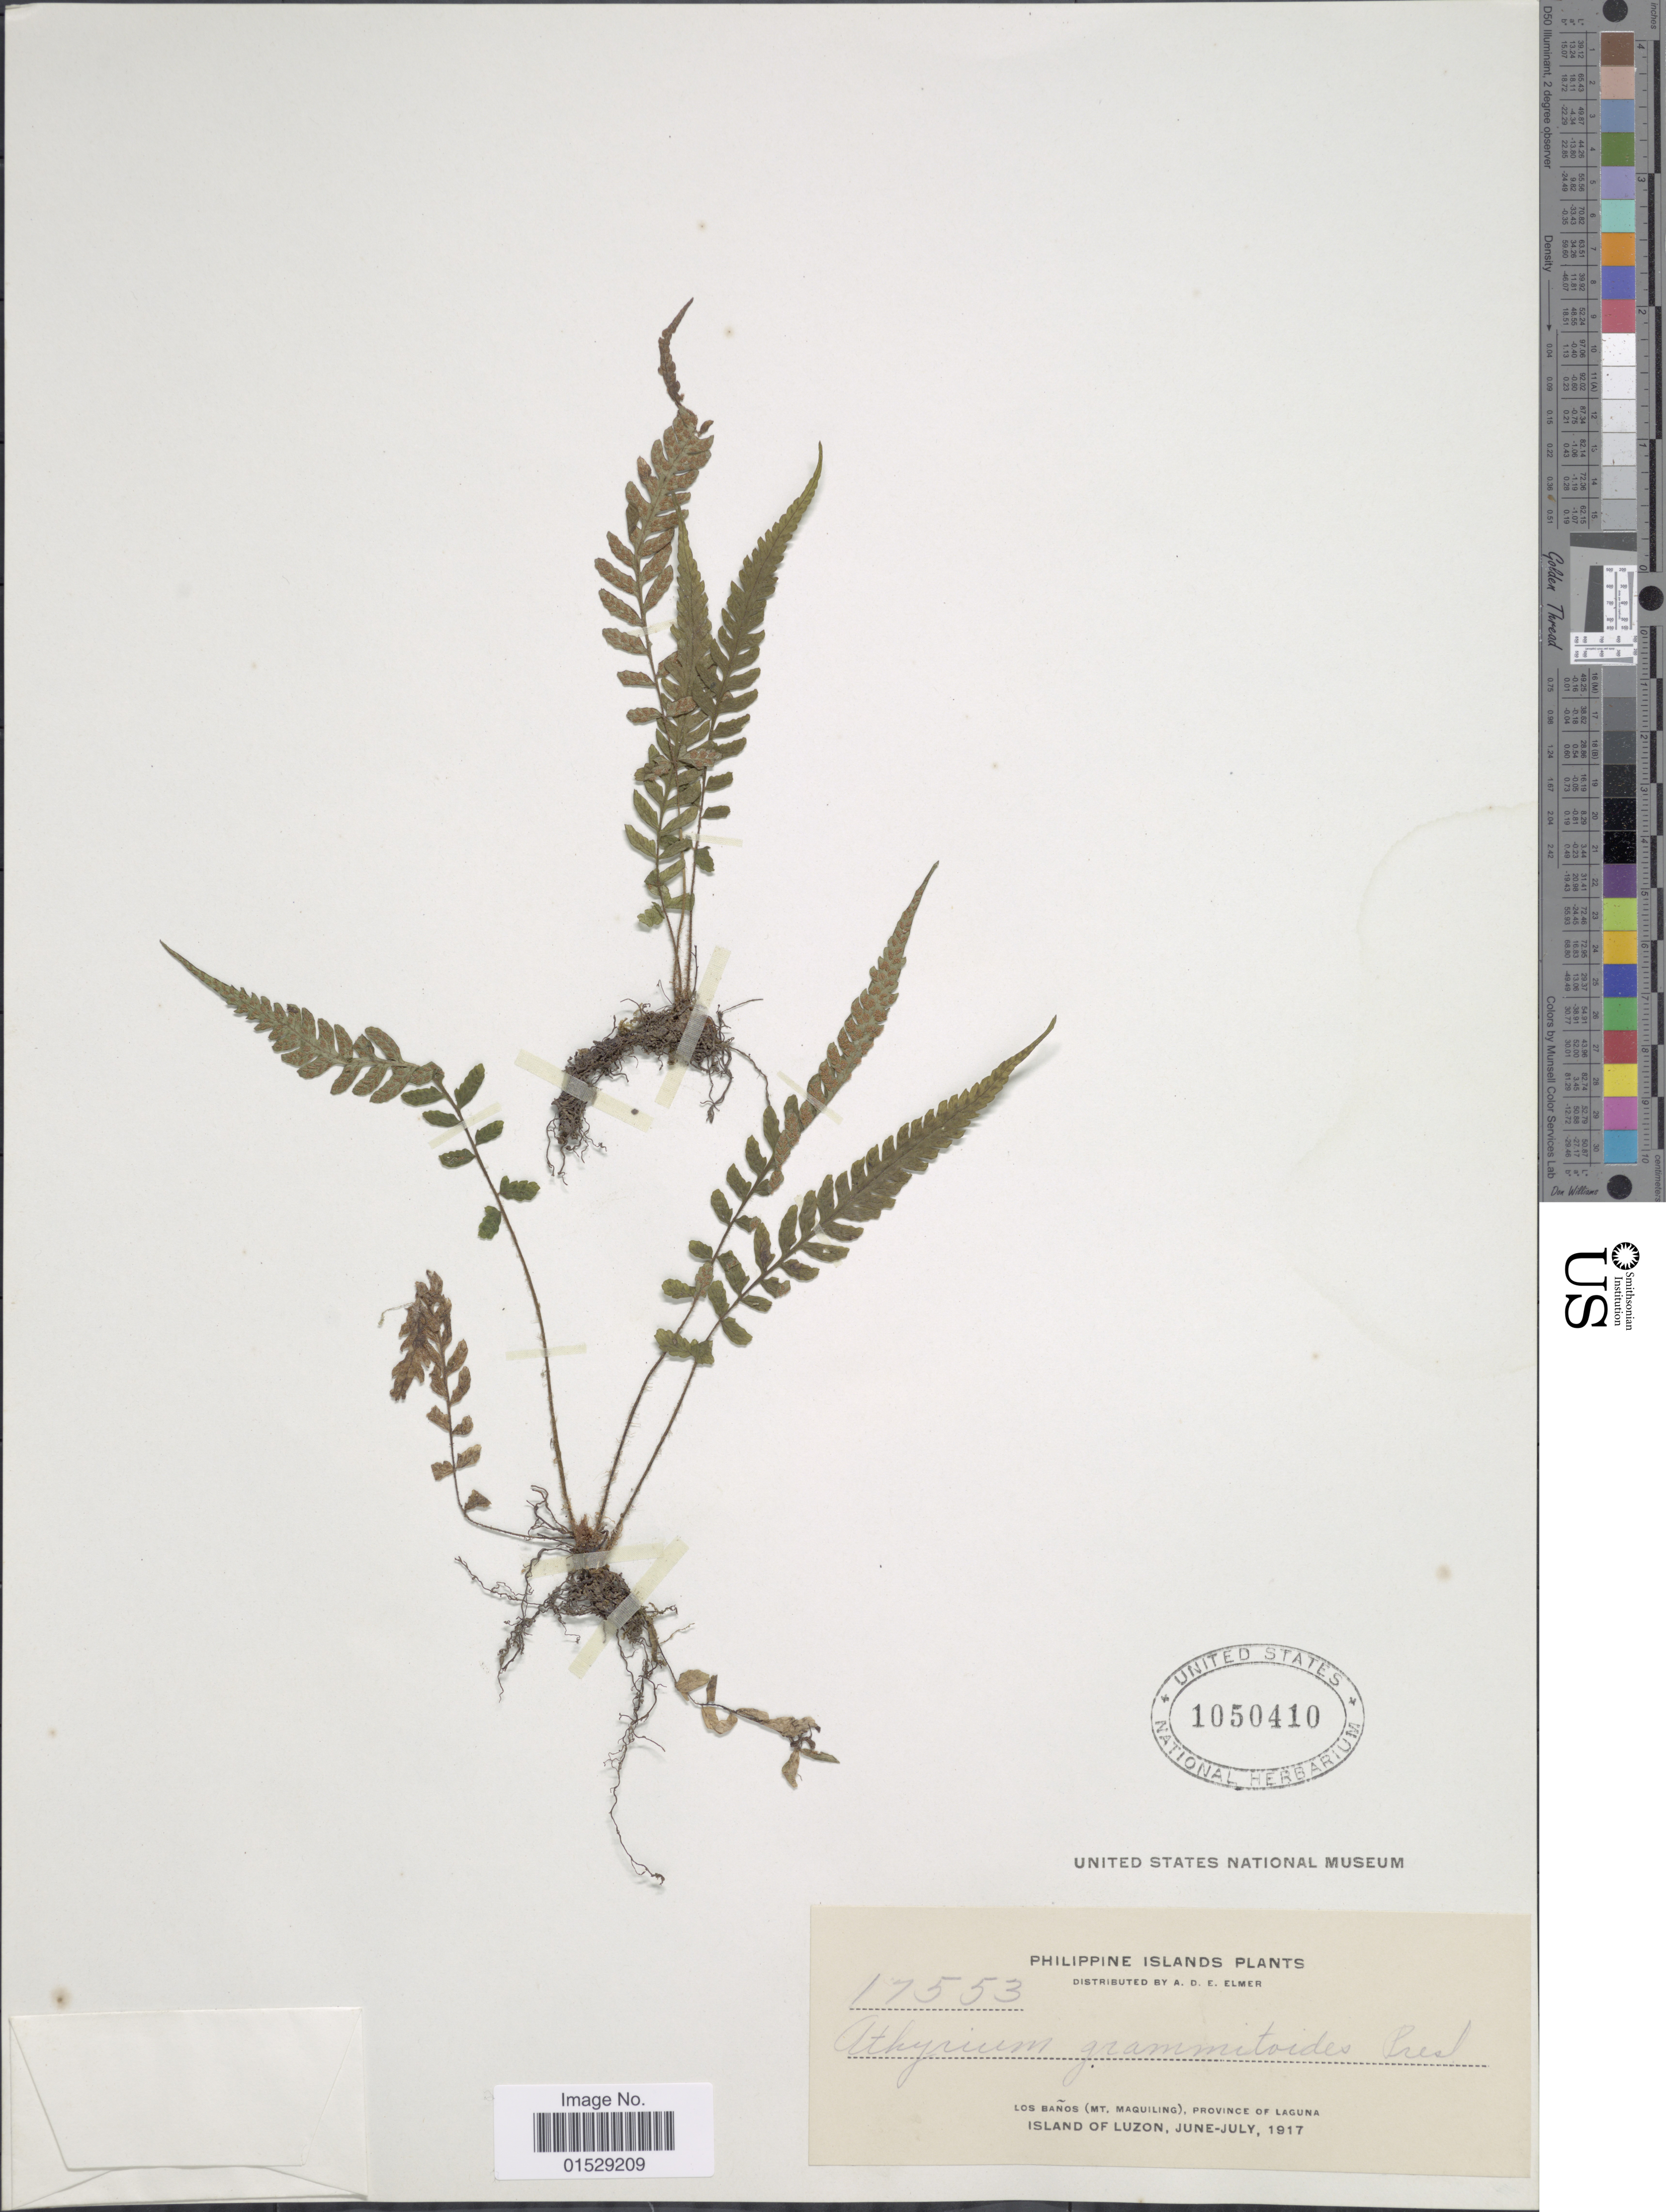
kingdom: Plantae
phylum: Tracheophyta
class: Polypodiopsida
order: Polypodiales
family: Athyriaceae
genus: Deparia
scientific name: Deparia petersenii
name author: (Kunze) M. Kato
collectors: A. D. E. Elmer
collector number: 17553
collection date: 1917-06/1917-07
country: Philippines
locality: Philippine Islands, Los Banos (Mt. Maquiling), province of Laguna, Island of Luzon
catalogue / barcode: US 1050410